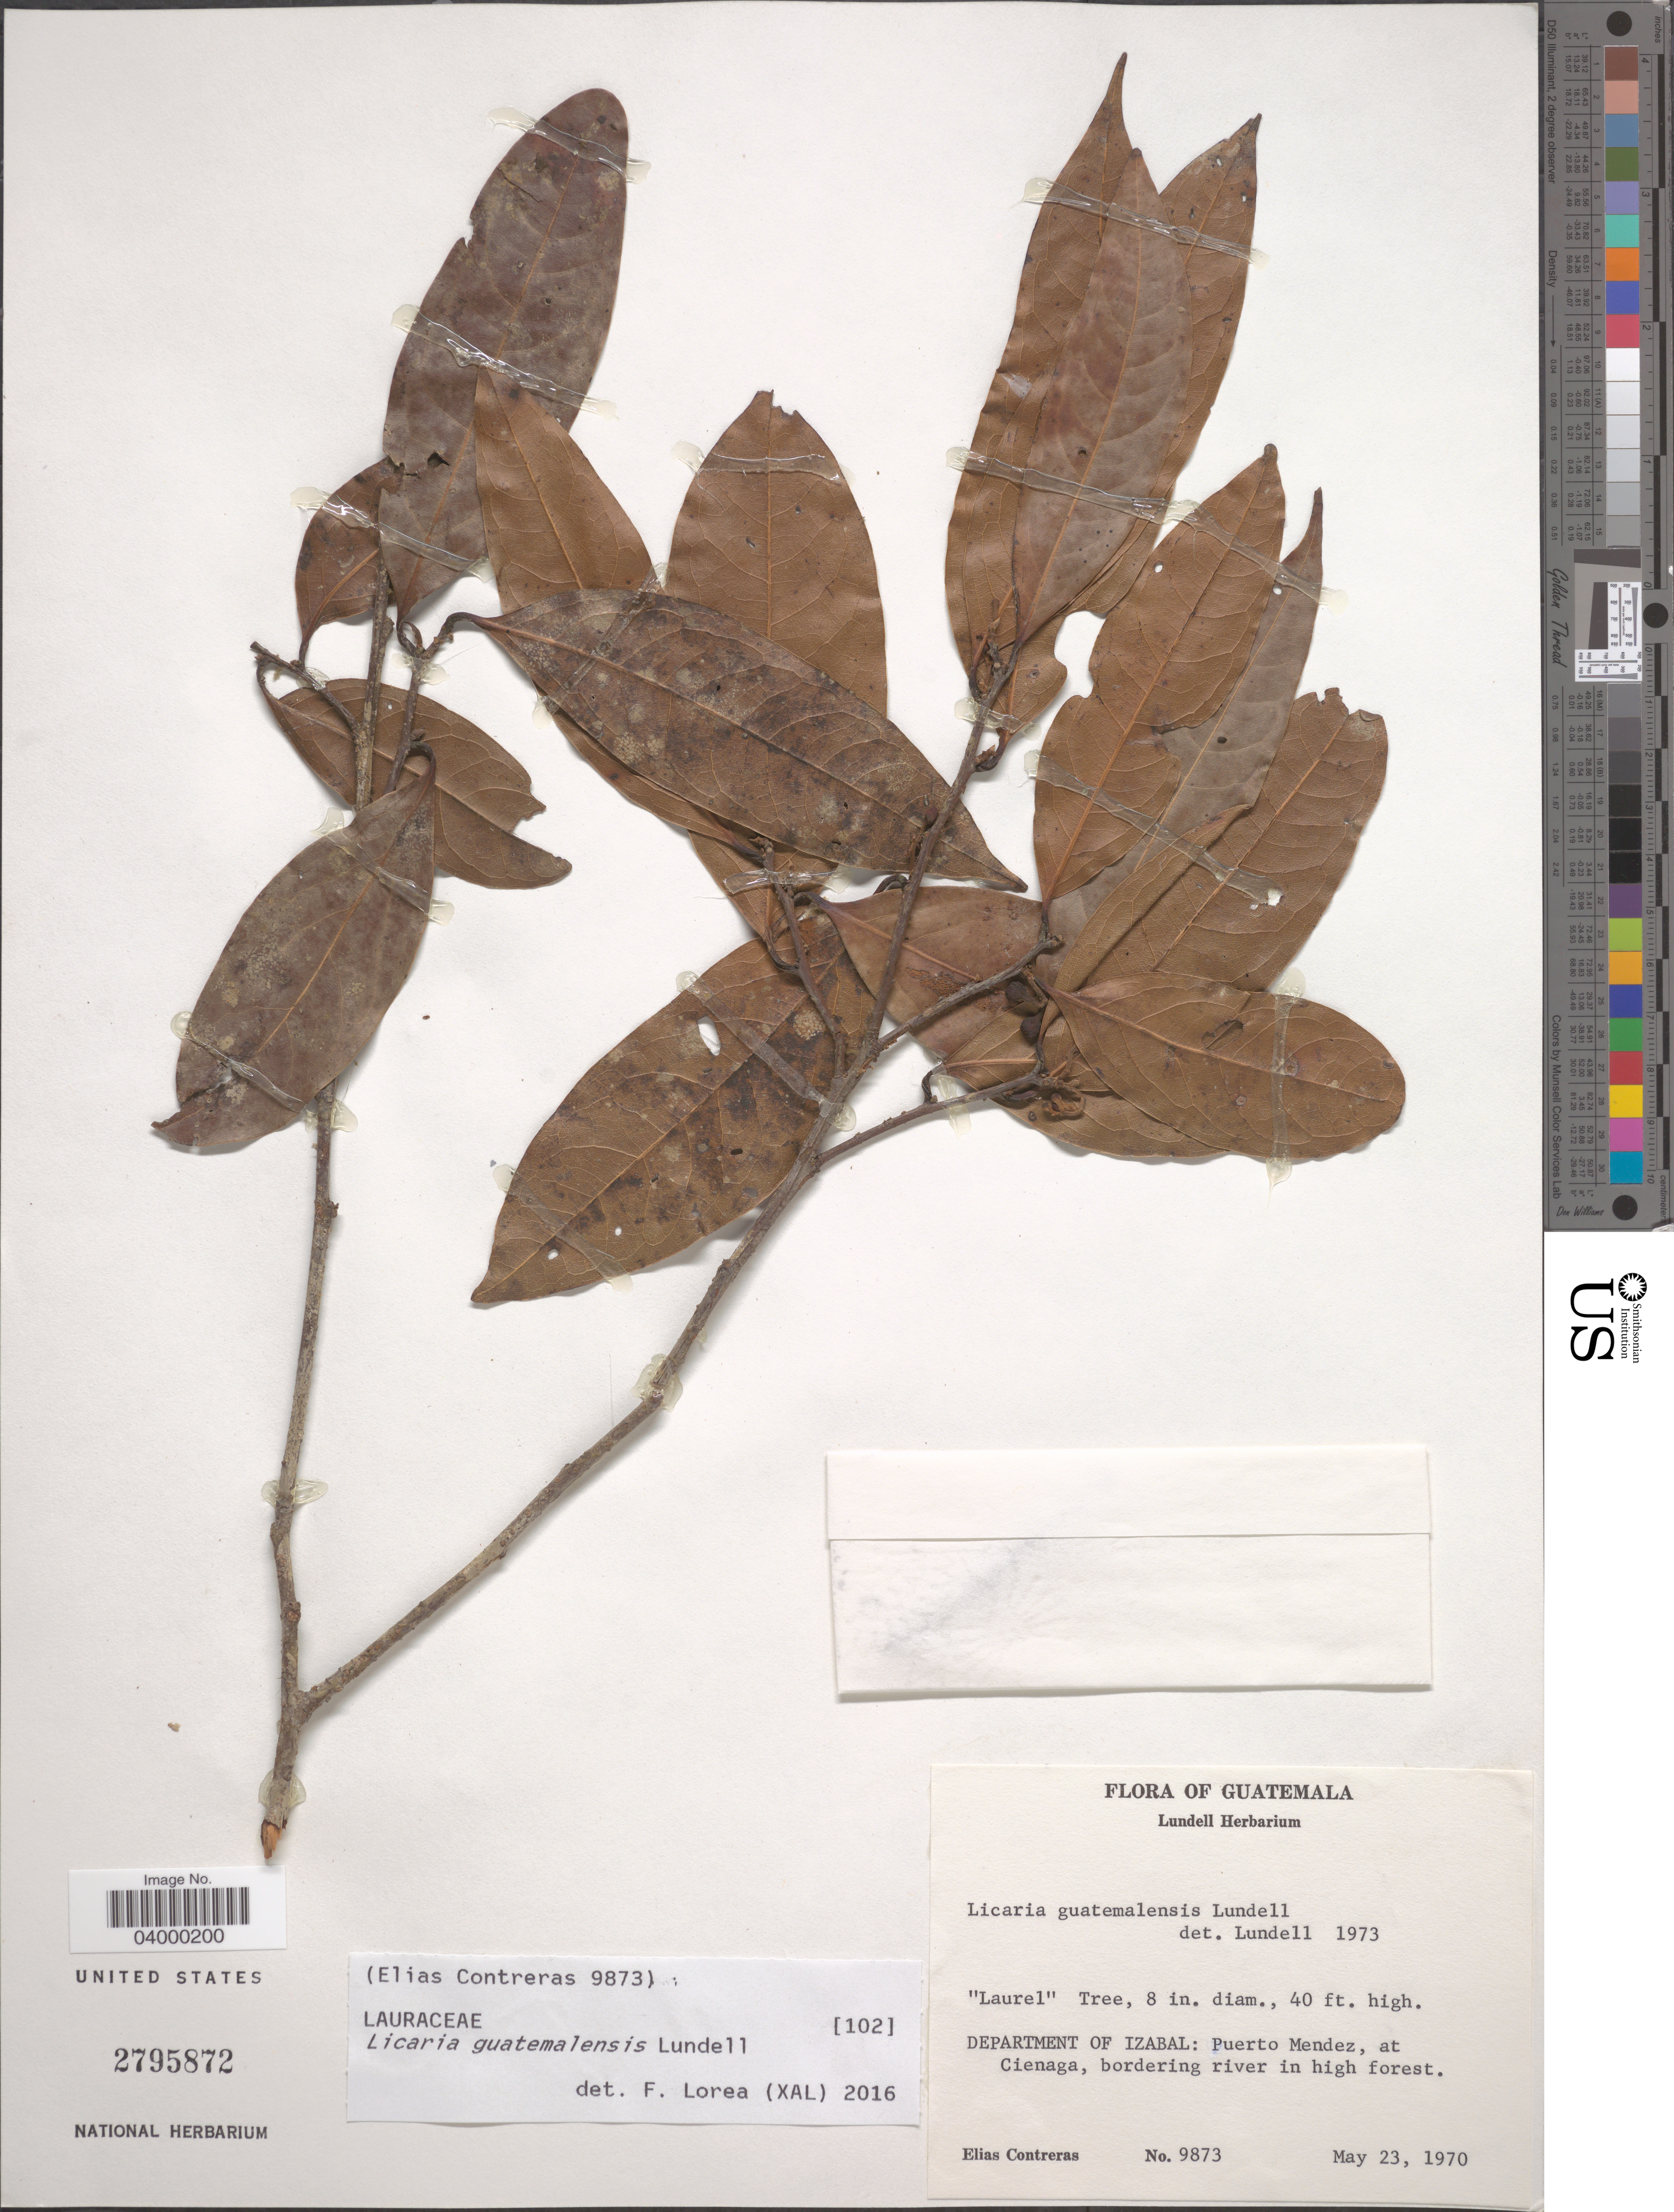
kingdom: Plantae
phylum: Tracheophyta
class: Magnoliopsida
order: Laurales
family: Lauraceae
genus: Licaria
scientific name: Licaria guatemalensis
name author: Lundell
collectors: E. Contreras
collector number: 9873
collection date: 1970-05-23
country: Guatemala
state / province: Izabal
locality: Department of Izabal: Puerto Mendez, at Cienaga, bordering river in high forest.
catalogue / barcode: US 2795872